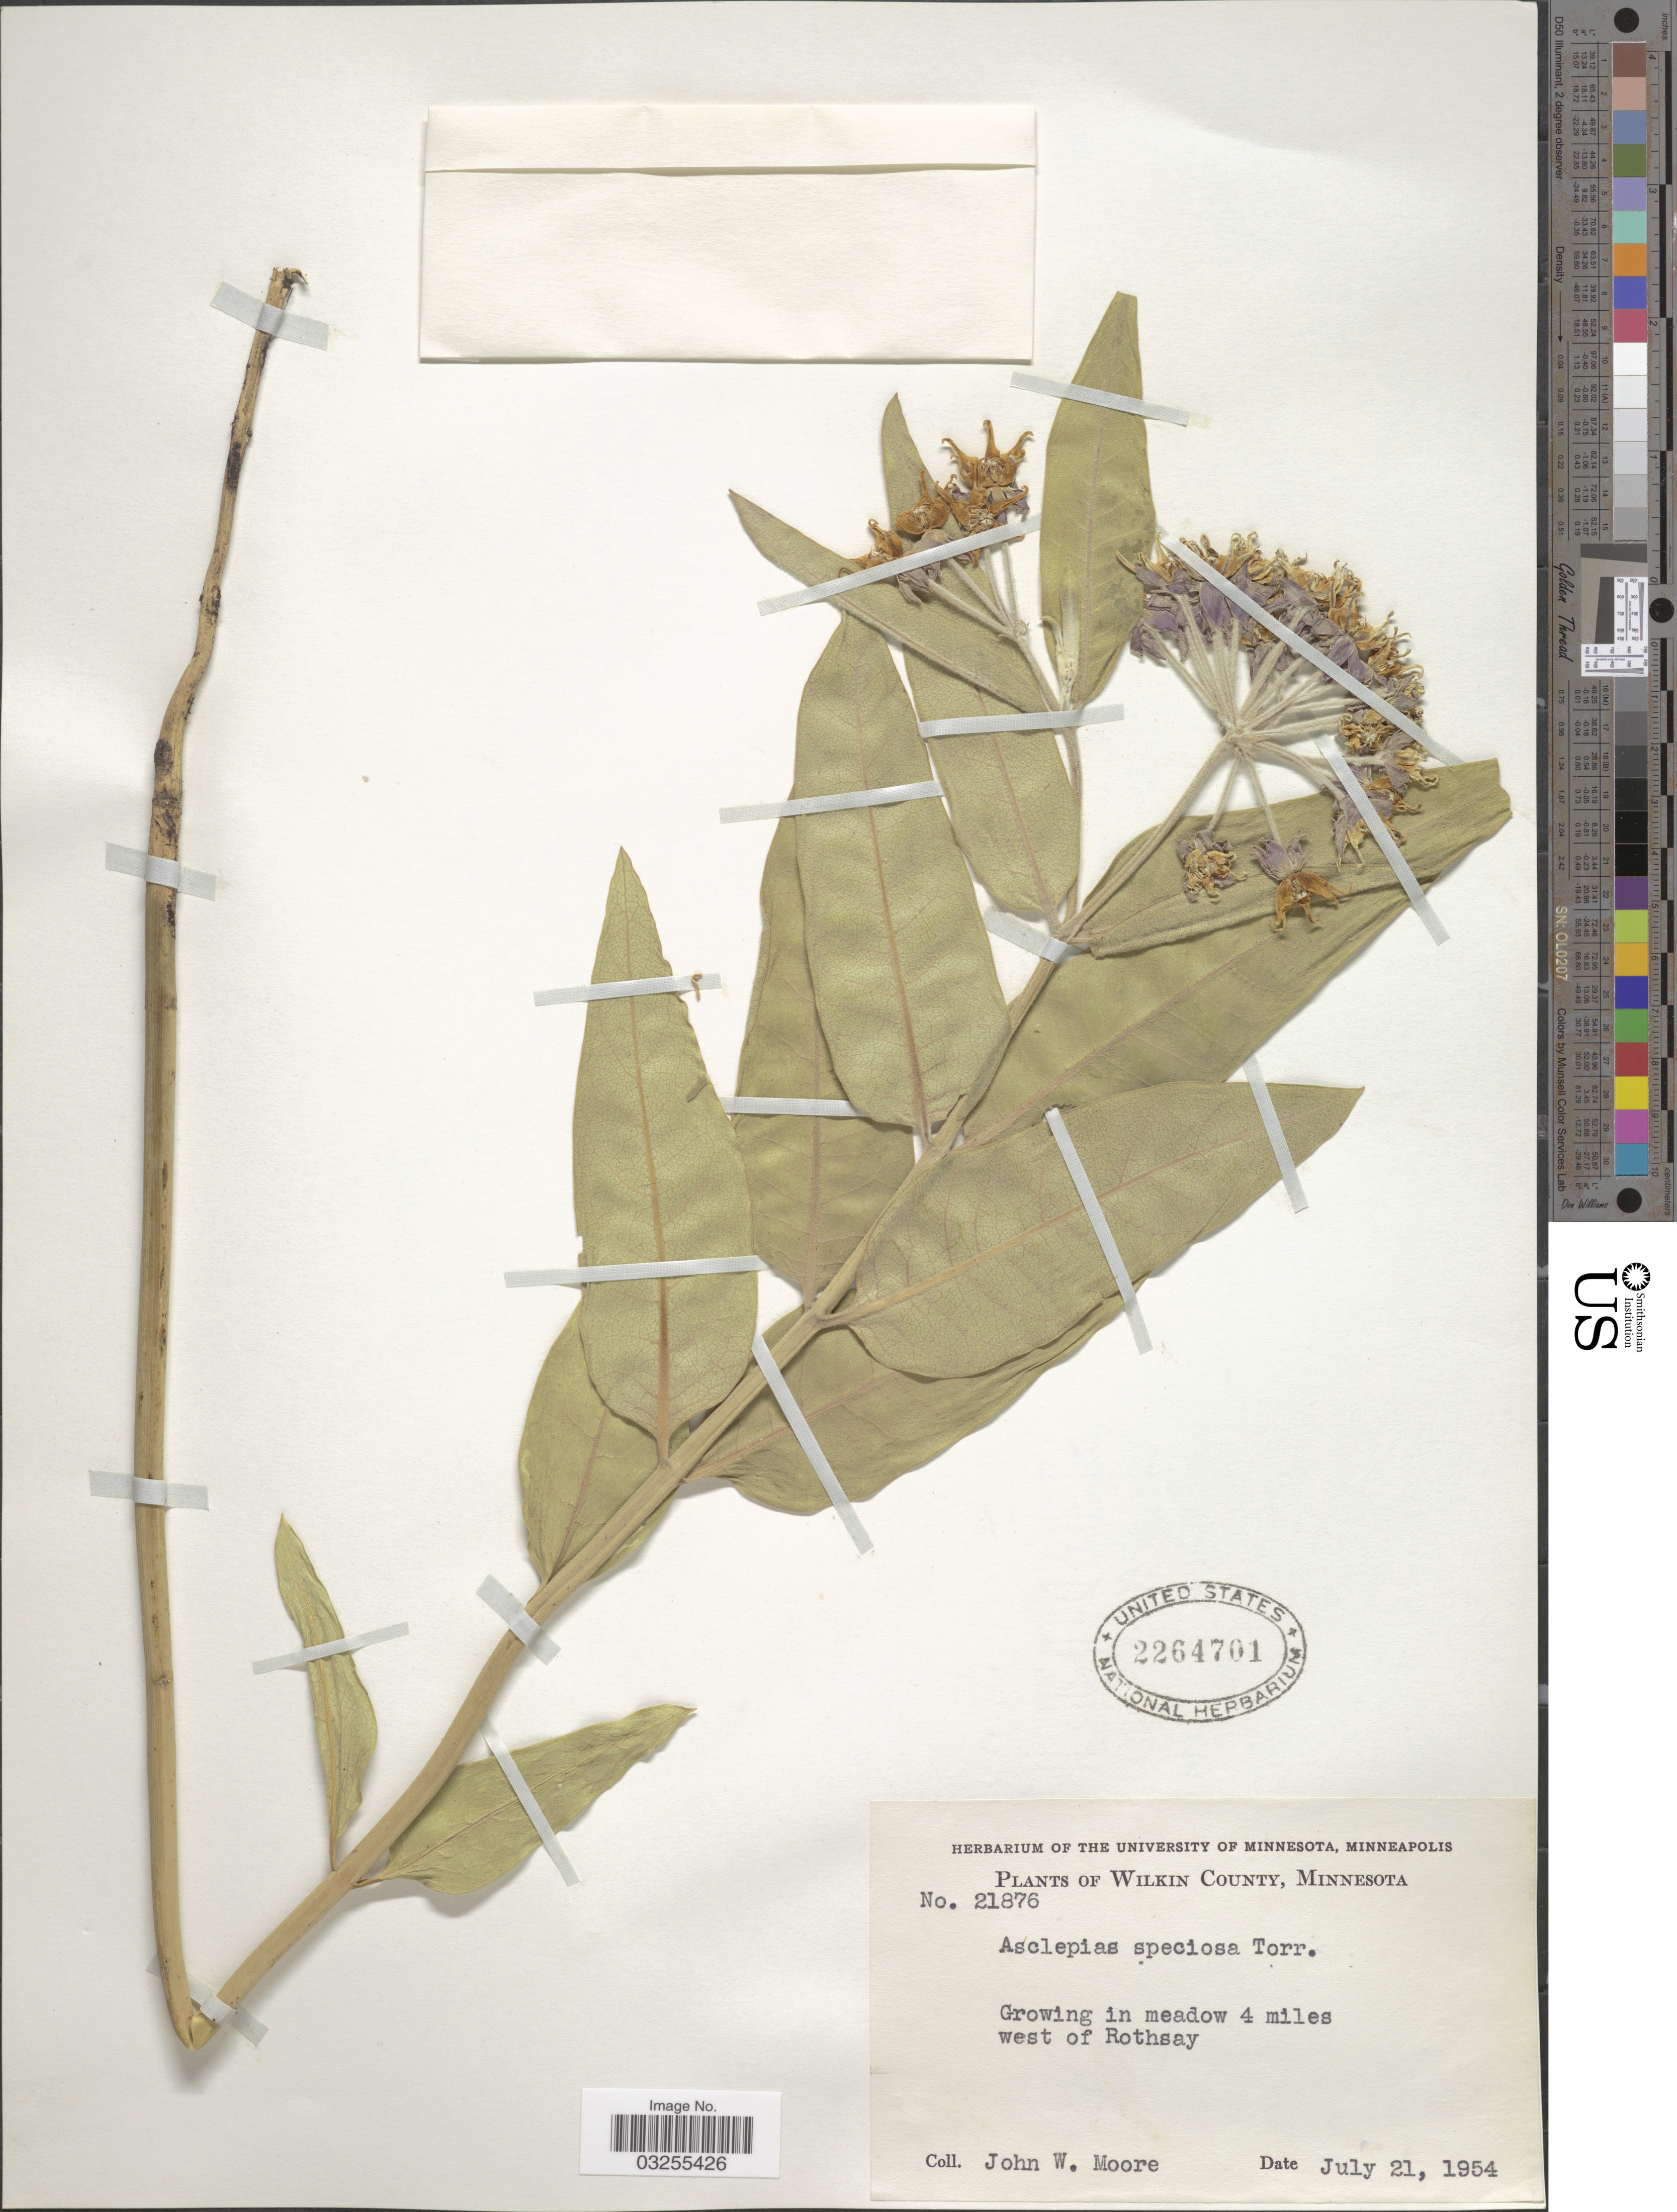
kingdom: Plantae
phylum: Tracheophyta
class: Magnoliopsida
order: Gentianales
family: Apocynaceae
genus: Asclepias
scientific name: Asclepias speciosa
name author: Torr.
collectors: J. Moore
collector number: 21876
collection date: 1954-07-21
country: United States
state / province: Minnesota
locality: Wilkin County, Growing in meadow 4 miles west of Rothsay.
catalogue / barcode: US 2264701